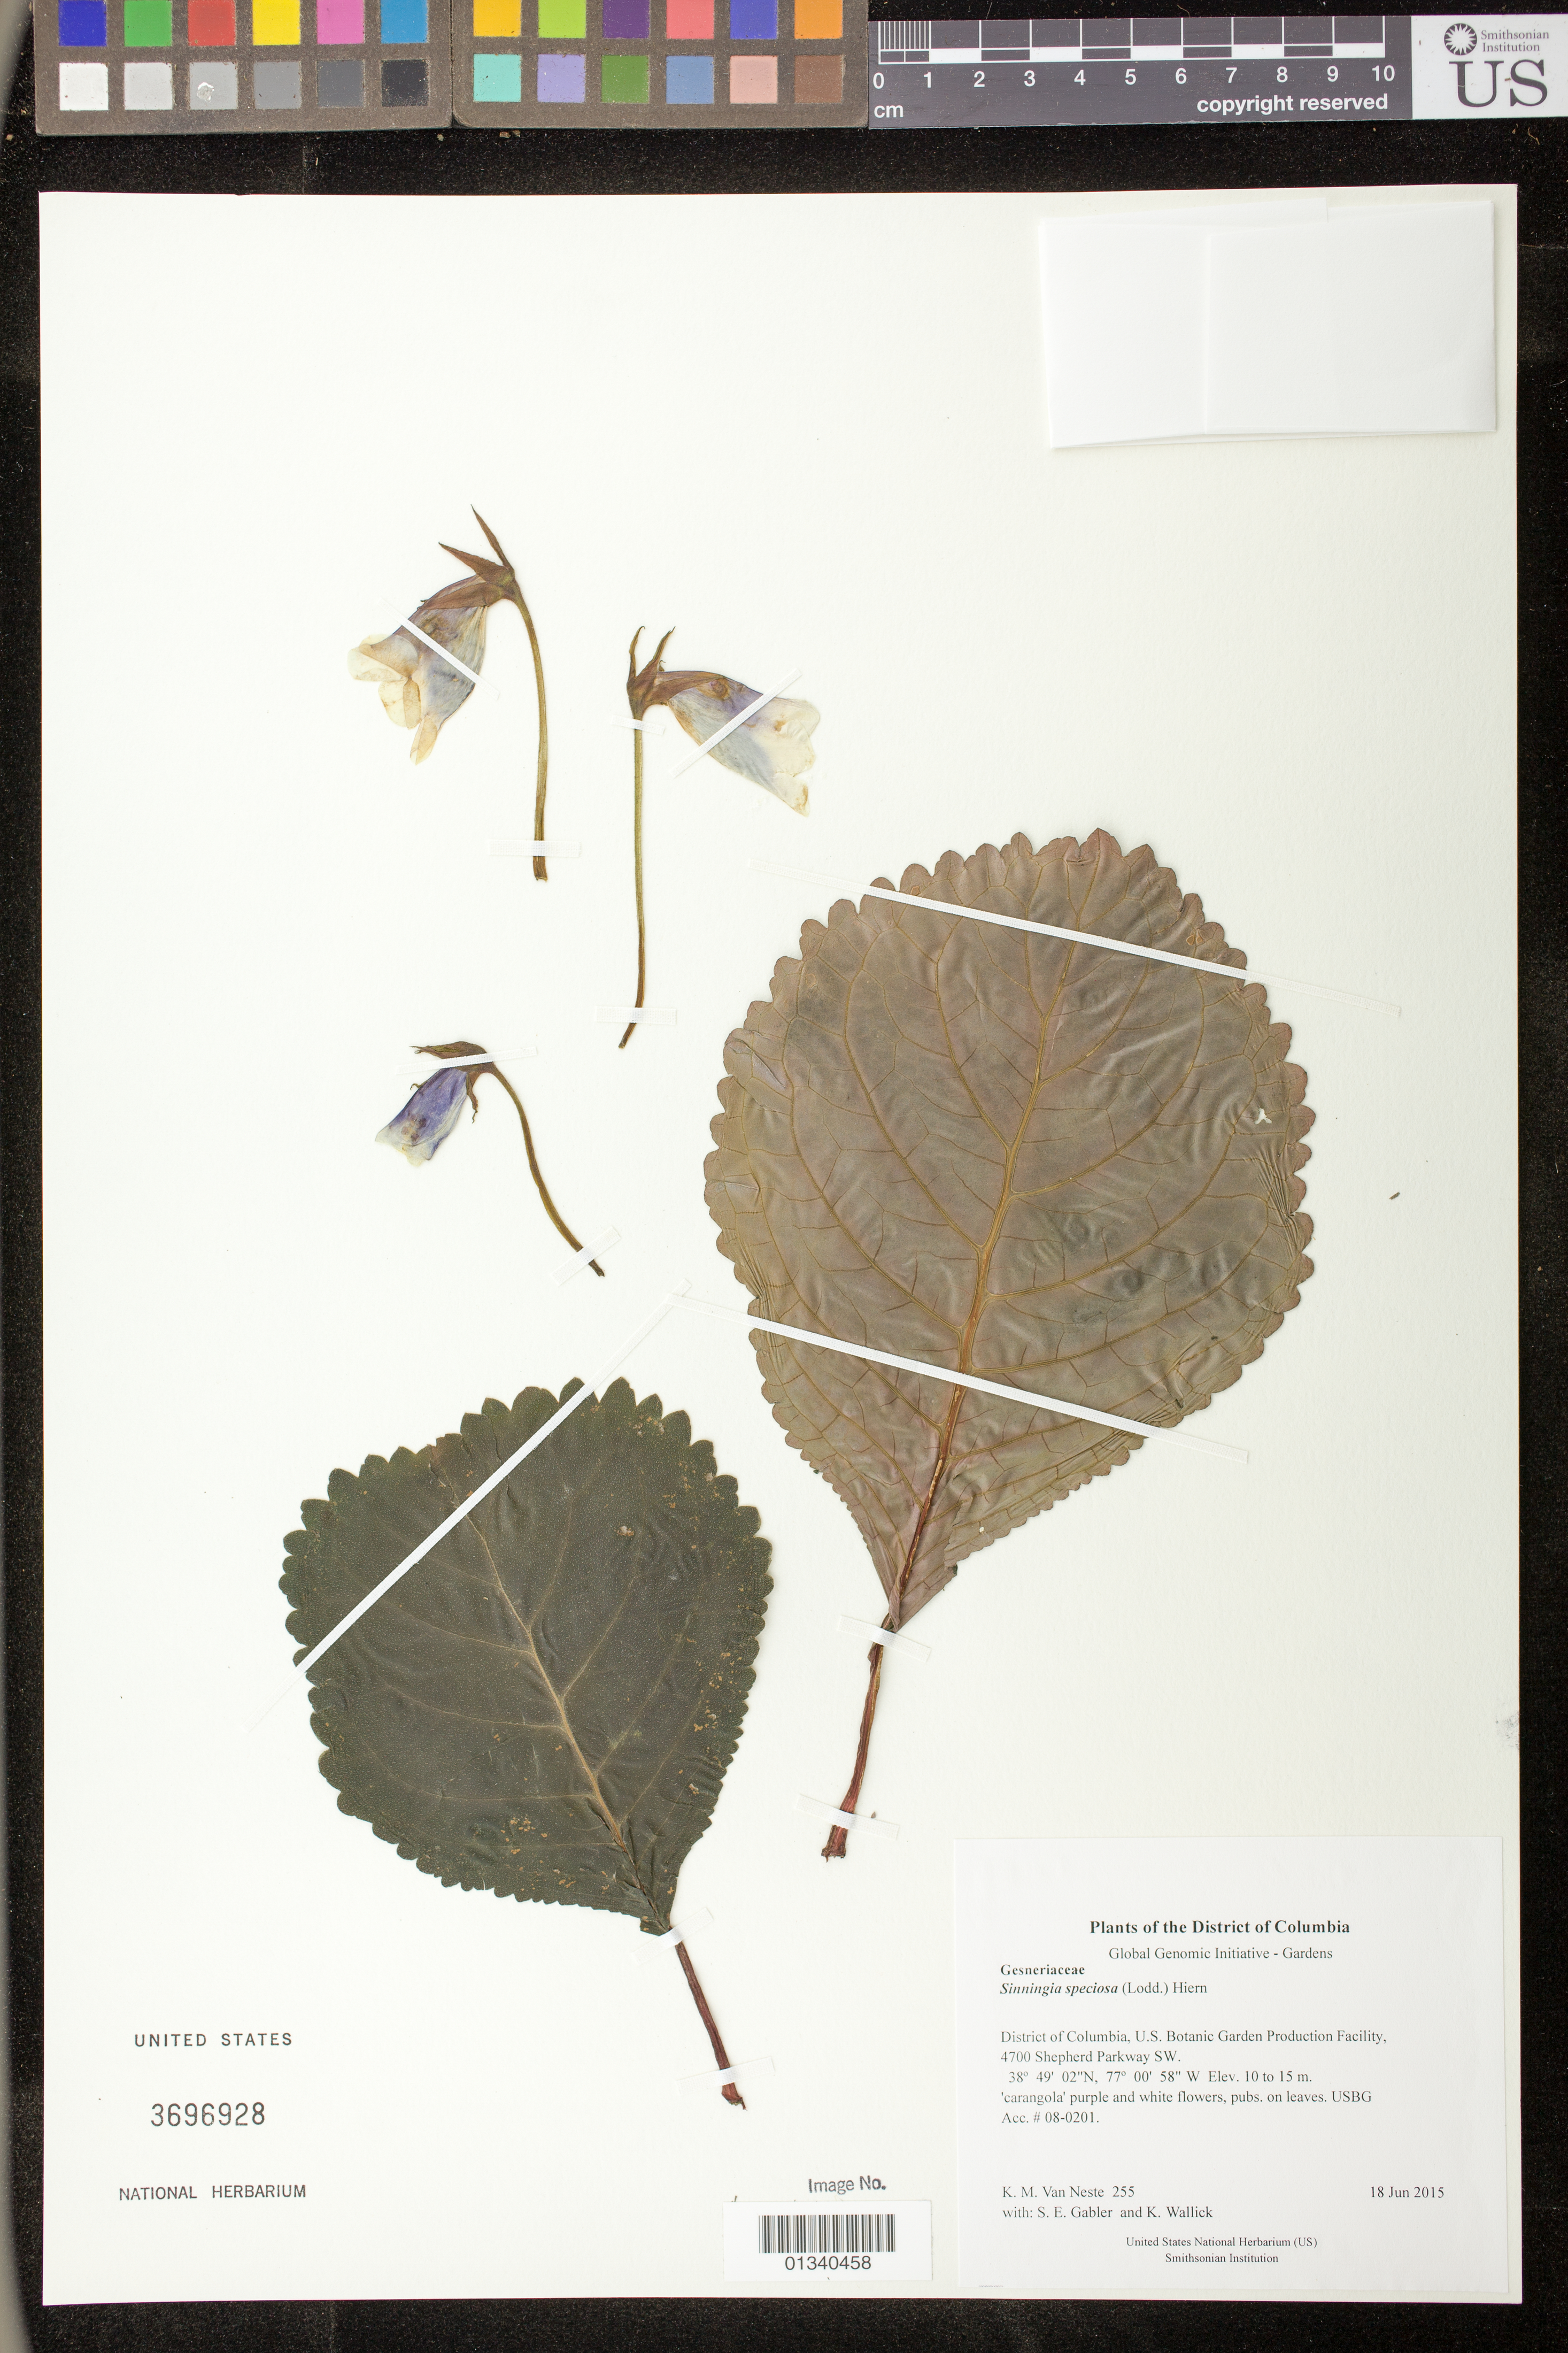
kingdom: Plantae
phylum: Tracheophyta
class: Magnoliopsida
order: Lamiales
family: Gesneriaceae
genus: Sinningia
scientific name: Sinningia speciosa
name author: (Lodd.) Hiern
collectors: K. M. Van Neste, S. E. Gabler & K. Wallick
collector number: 255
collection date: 2015-06-18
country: United States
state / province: District of Columbia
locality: U.S. Botanic Garden Production Facility, 4700 Shepherd Parkway SW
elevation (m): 10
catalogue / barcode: US 3696928